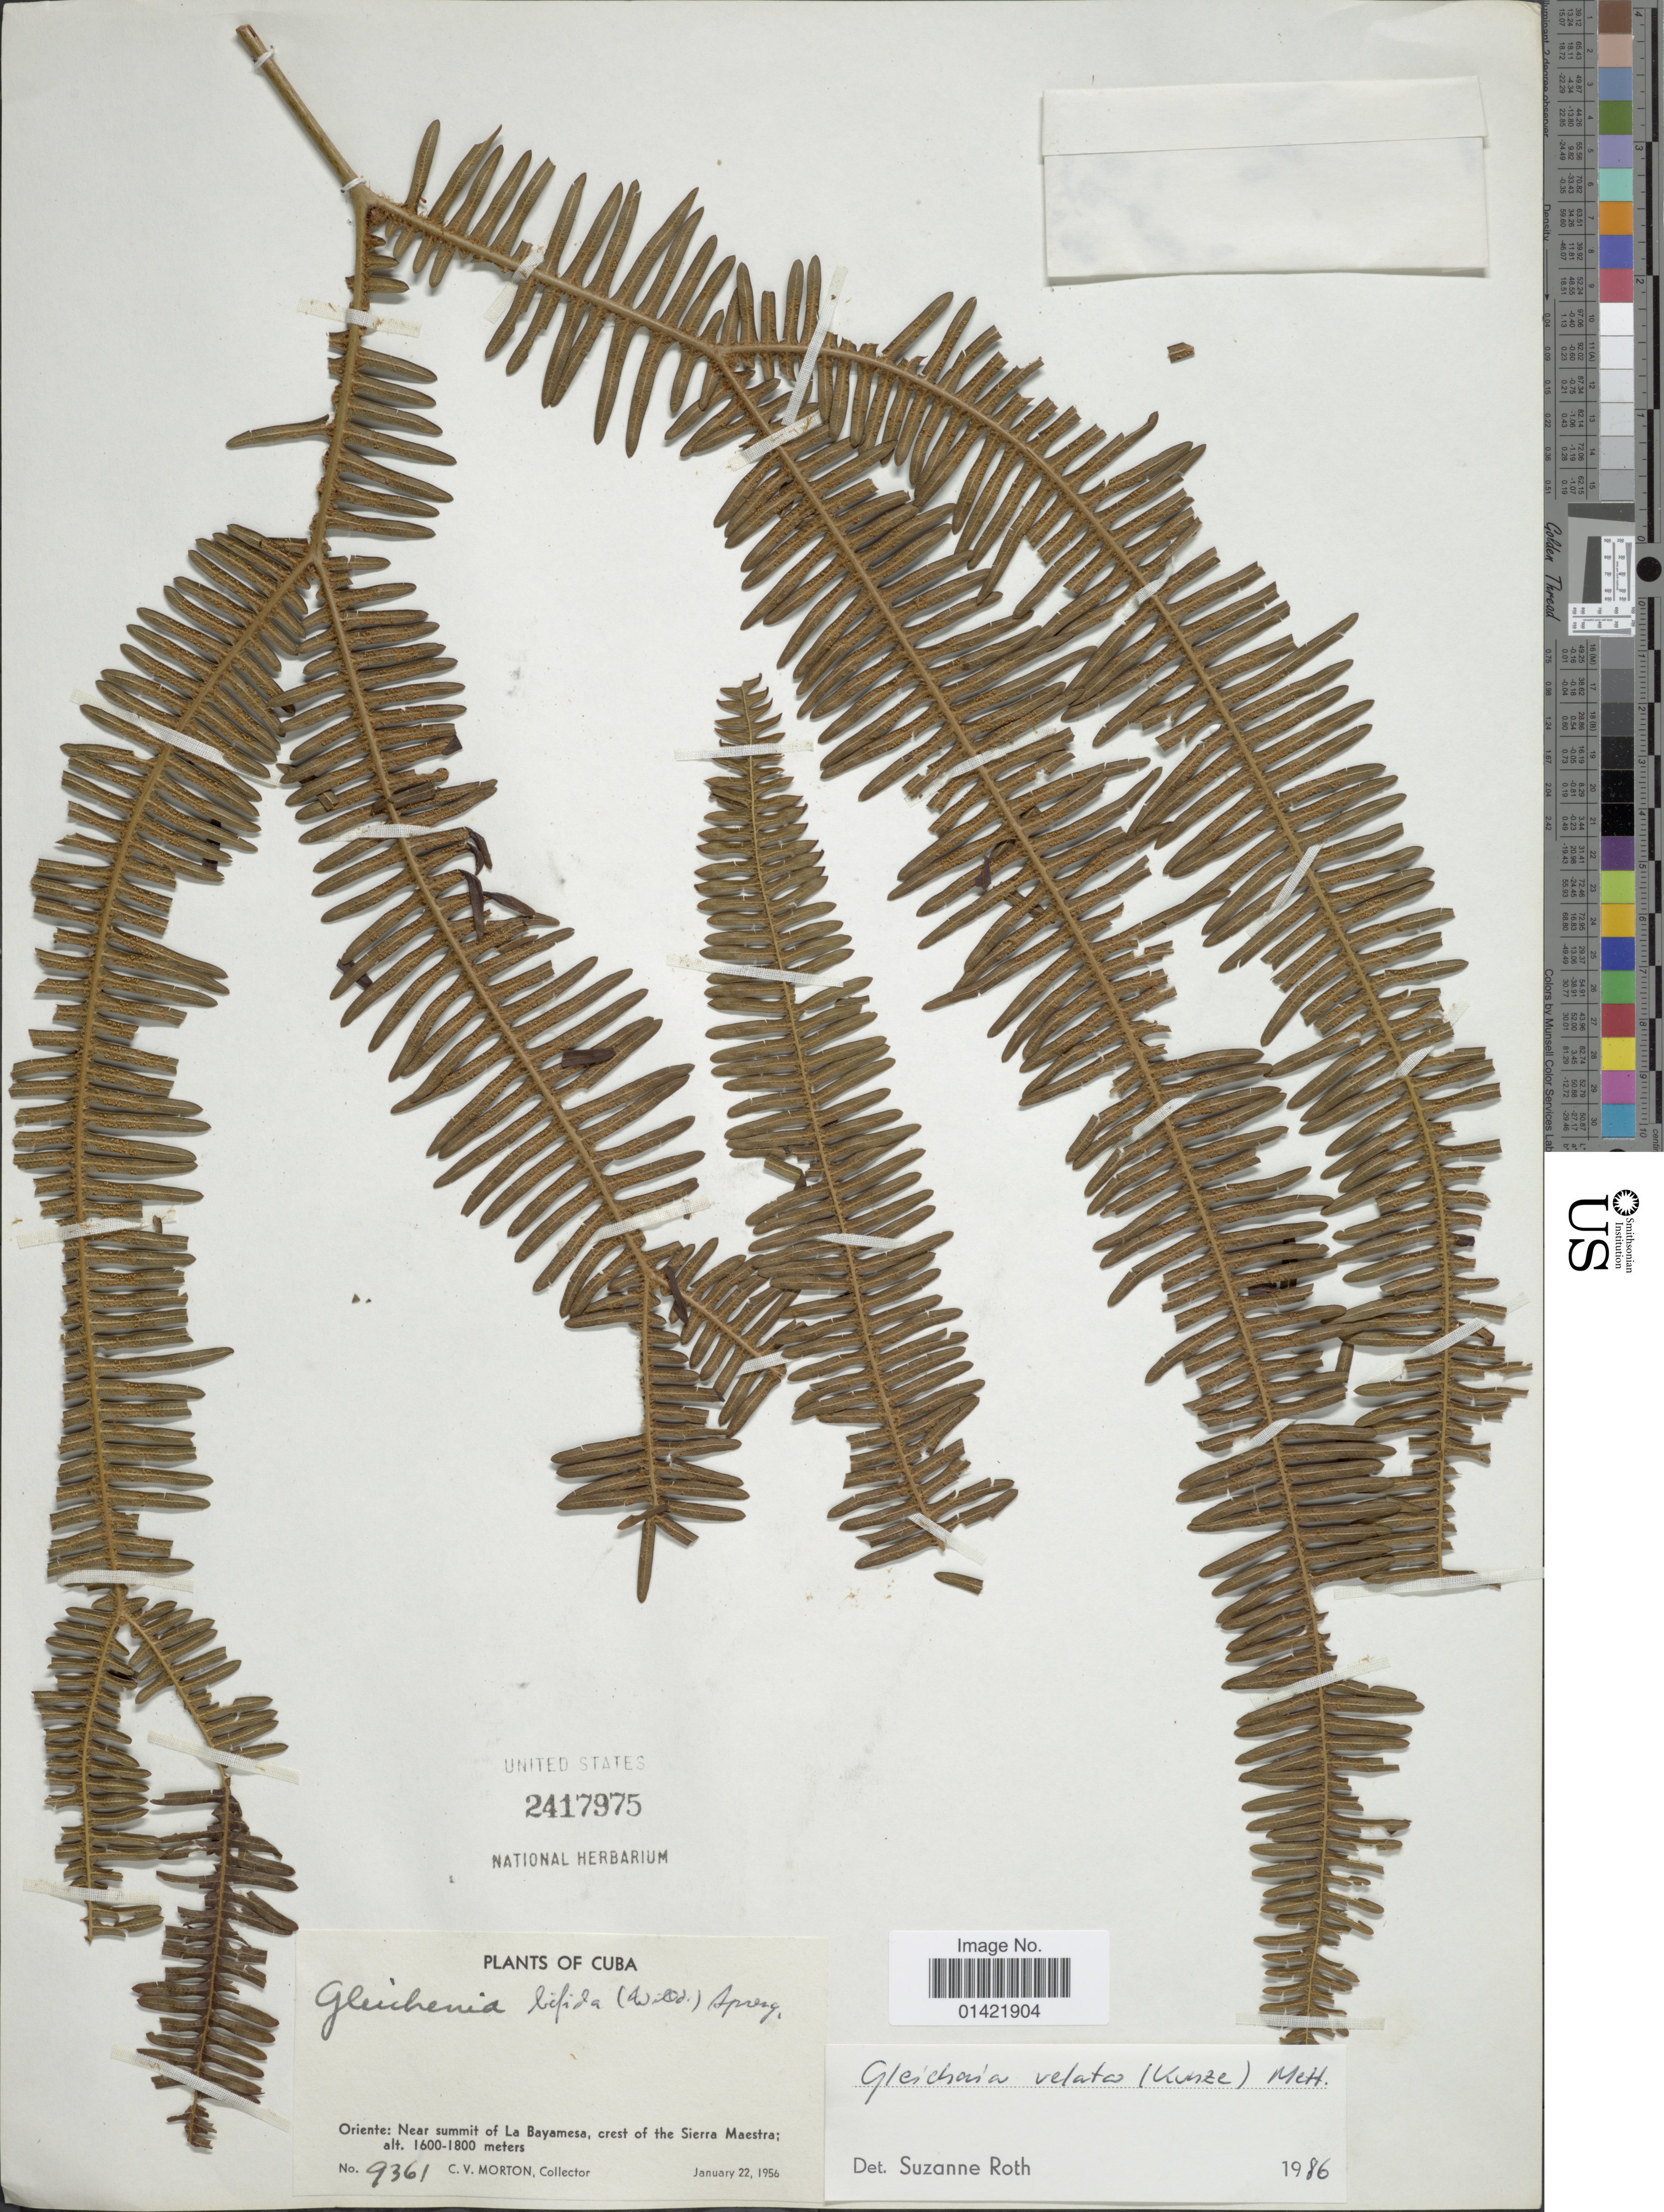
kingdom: Plantae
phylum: Tracheophyta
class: Polypodiopsida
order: Gleicheniales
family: Gleicheniaceae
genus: Sticherus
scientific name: Sticherus bifidus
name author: (Willd.) Ching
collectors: C. V. Morton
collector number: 9361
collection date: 1956-01-22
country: Cuba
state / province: Oriente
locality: Near summit of La Bayamesa, crest of the Sierra Maestra.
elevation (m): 1600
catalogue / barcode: US 2417975